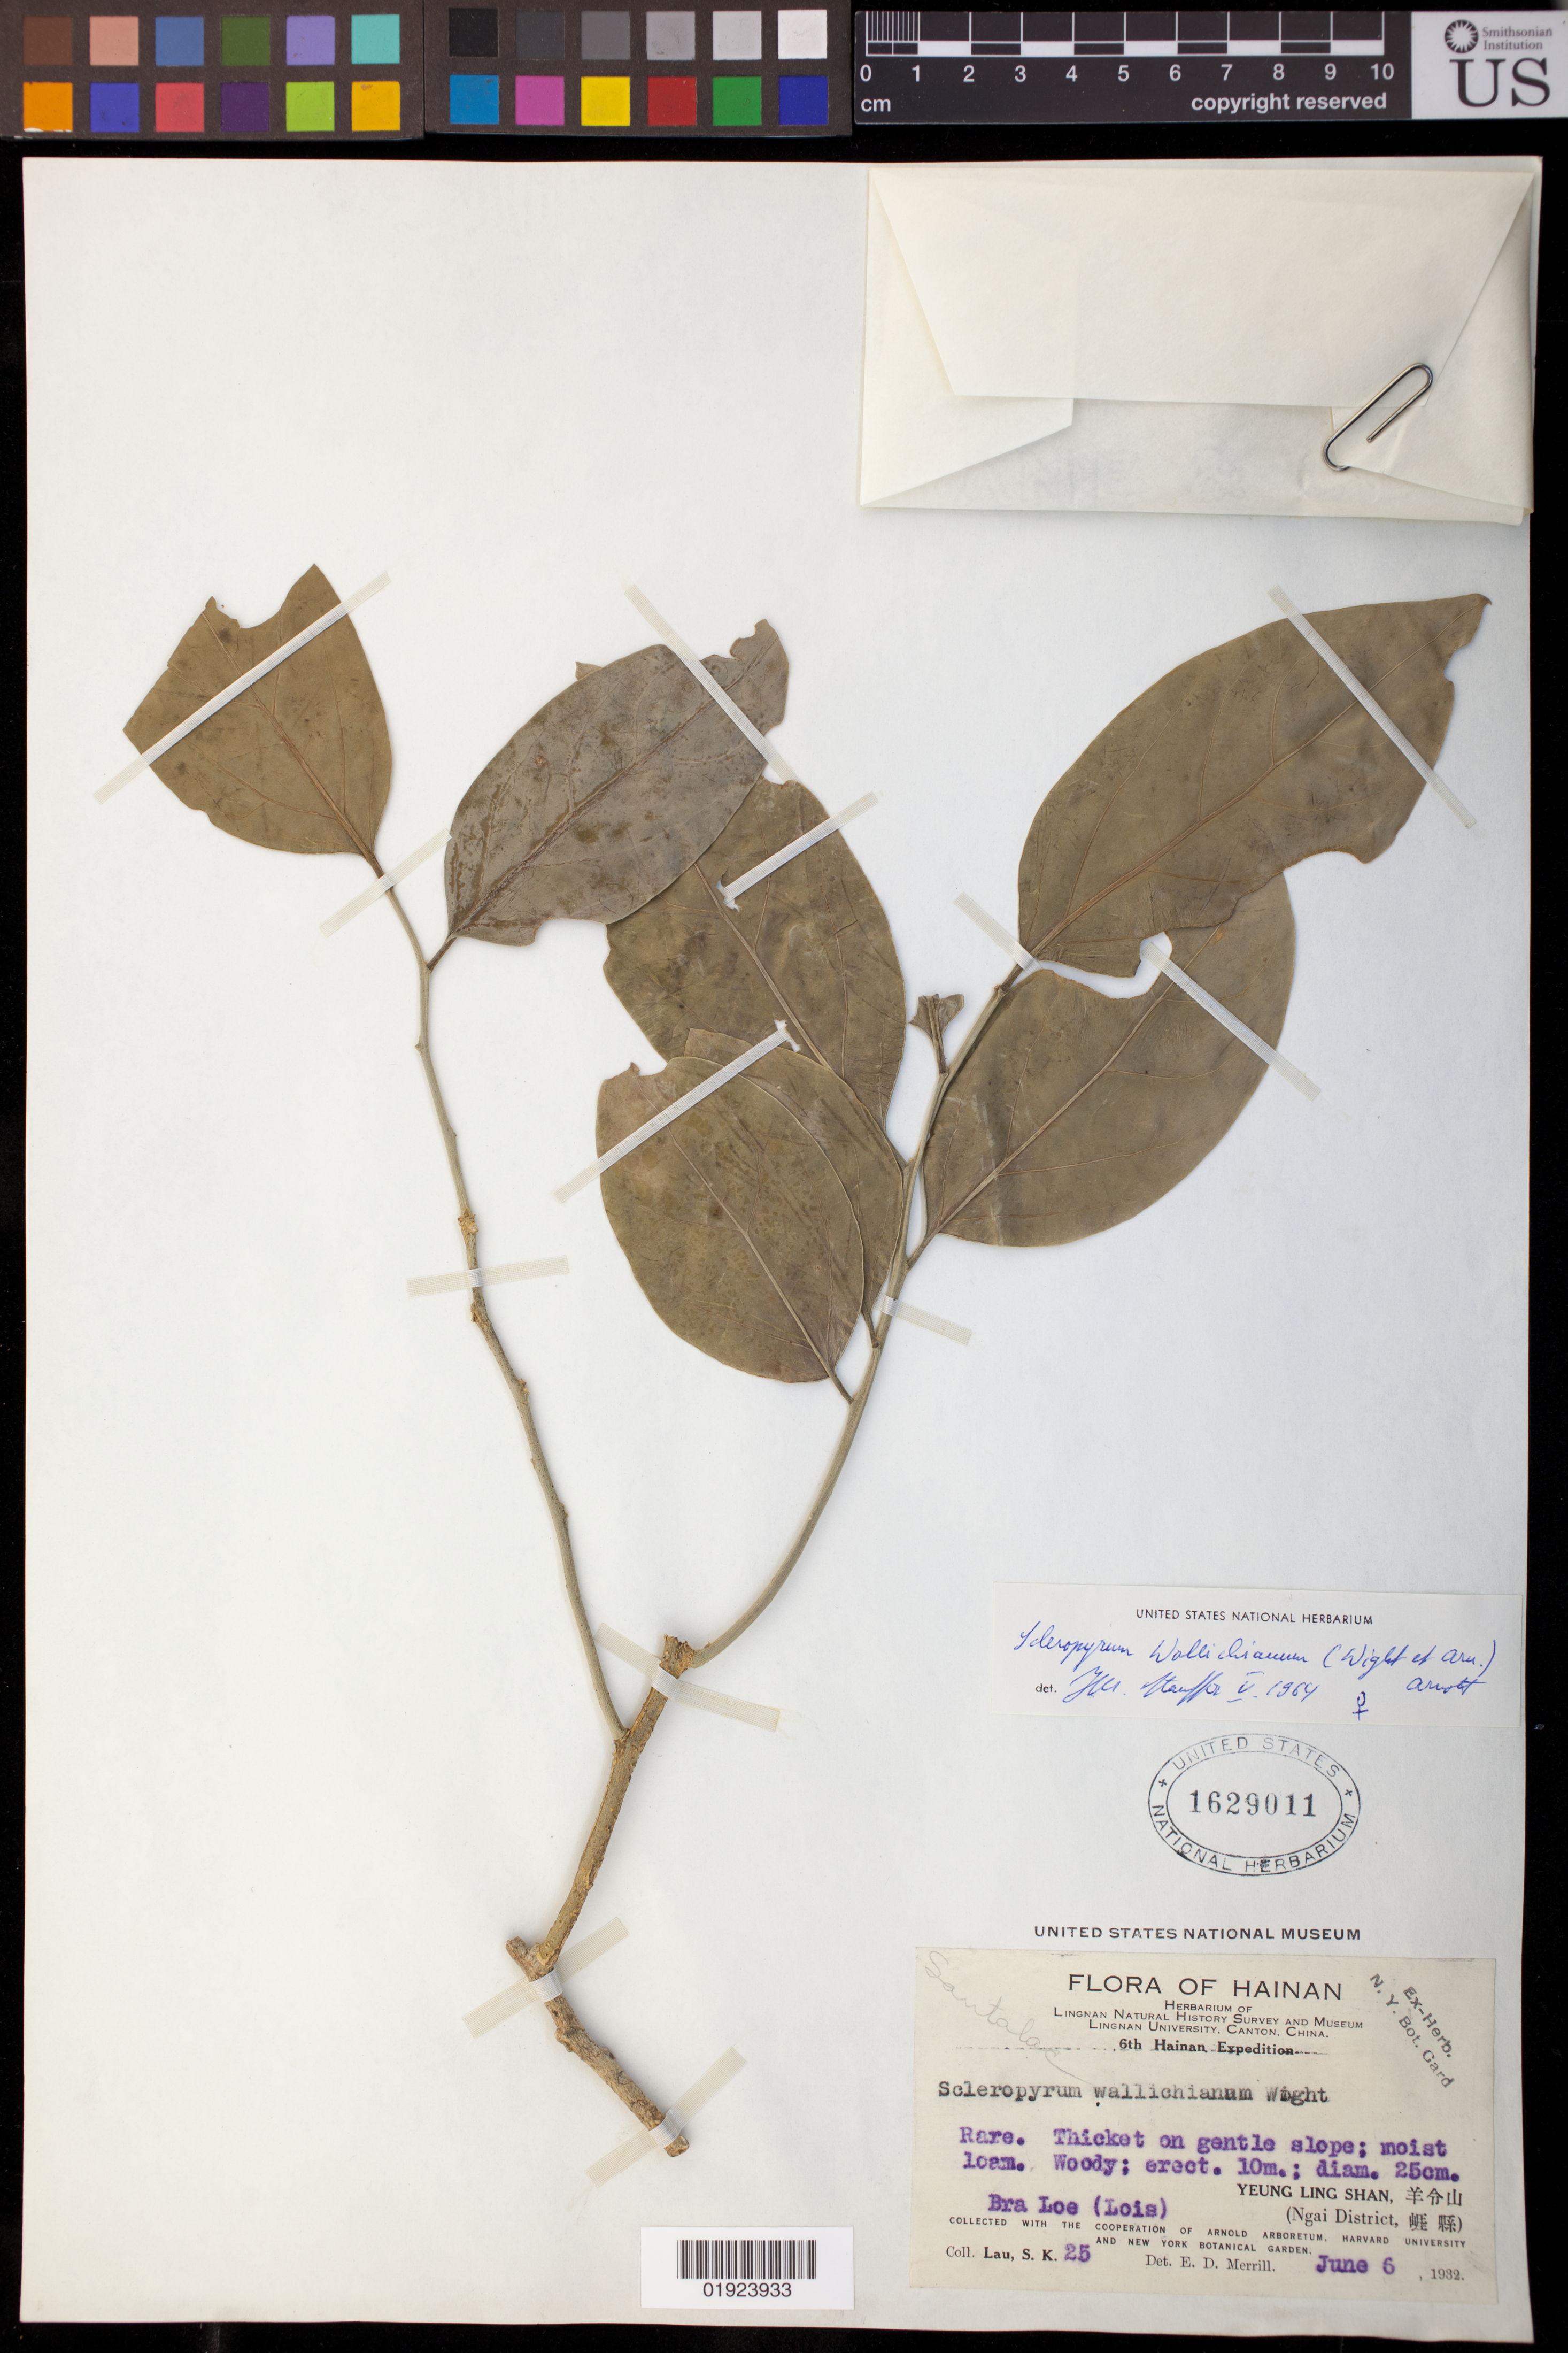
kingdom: Plantae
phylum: Tracheophyta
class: Magnoliopsida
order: Santalales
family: Cervantesiaceae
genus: Scleropyrum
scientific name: Scleropyrum wallichianum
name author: (Wight & Arn.) Arn.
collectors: S. K. Lau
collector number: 25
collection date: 1932-06-06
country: China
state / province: Hainan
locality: Yeung Ling Shan (Ngai District)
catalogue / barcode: US 1629011